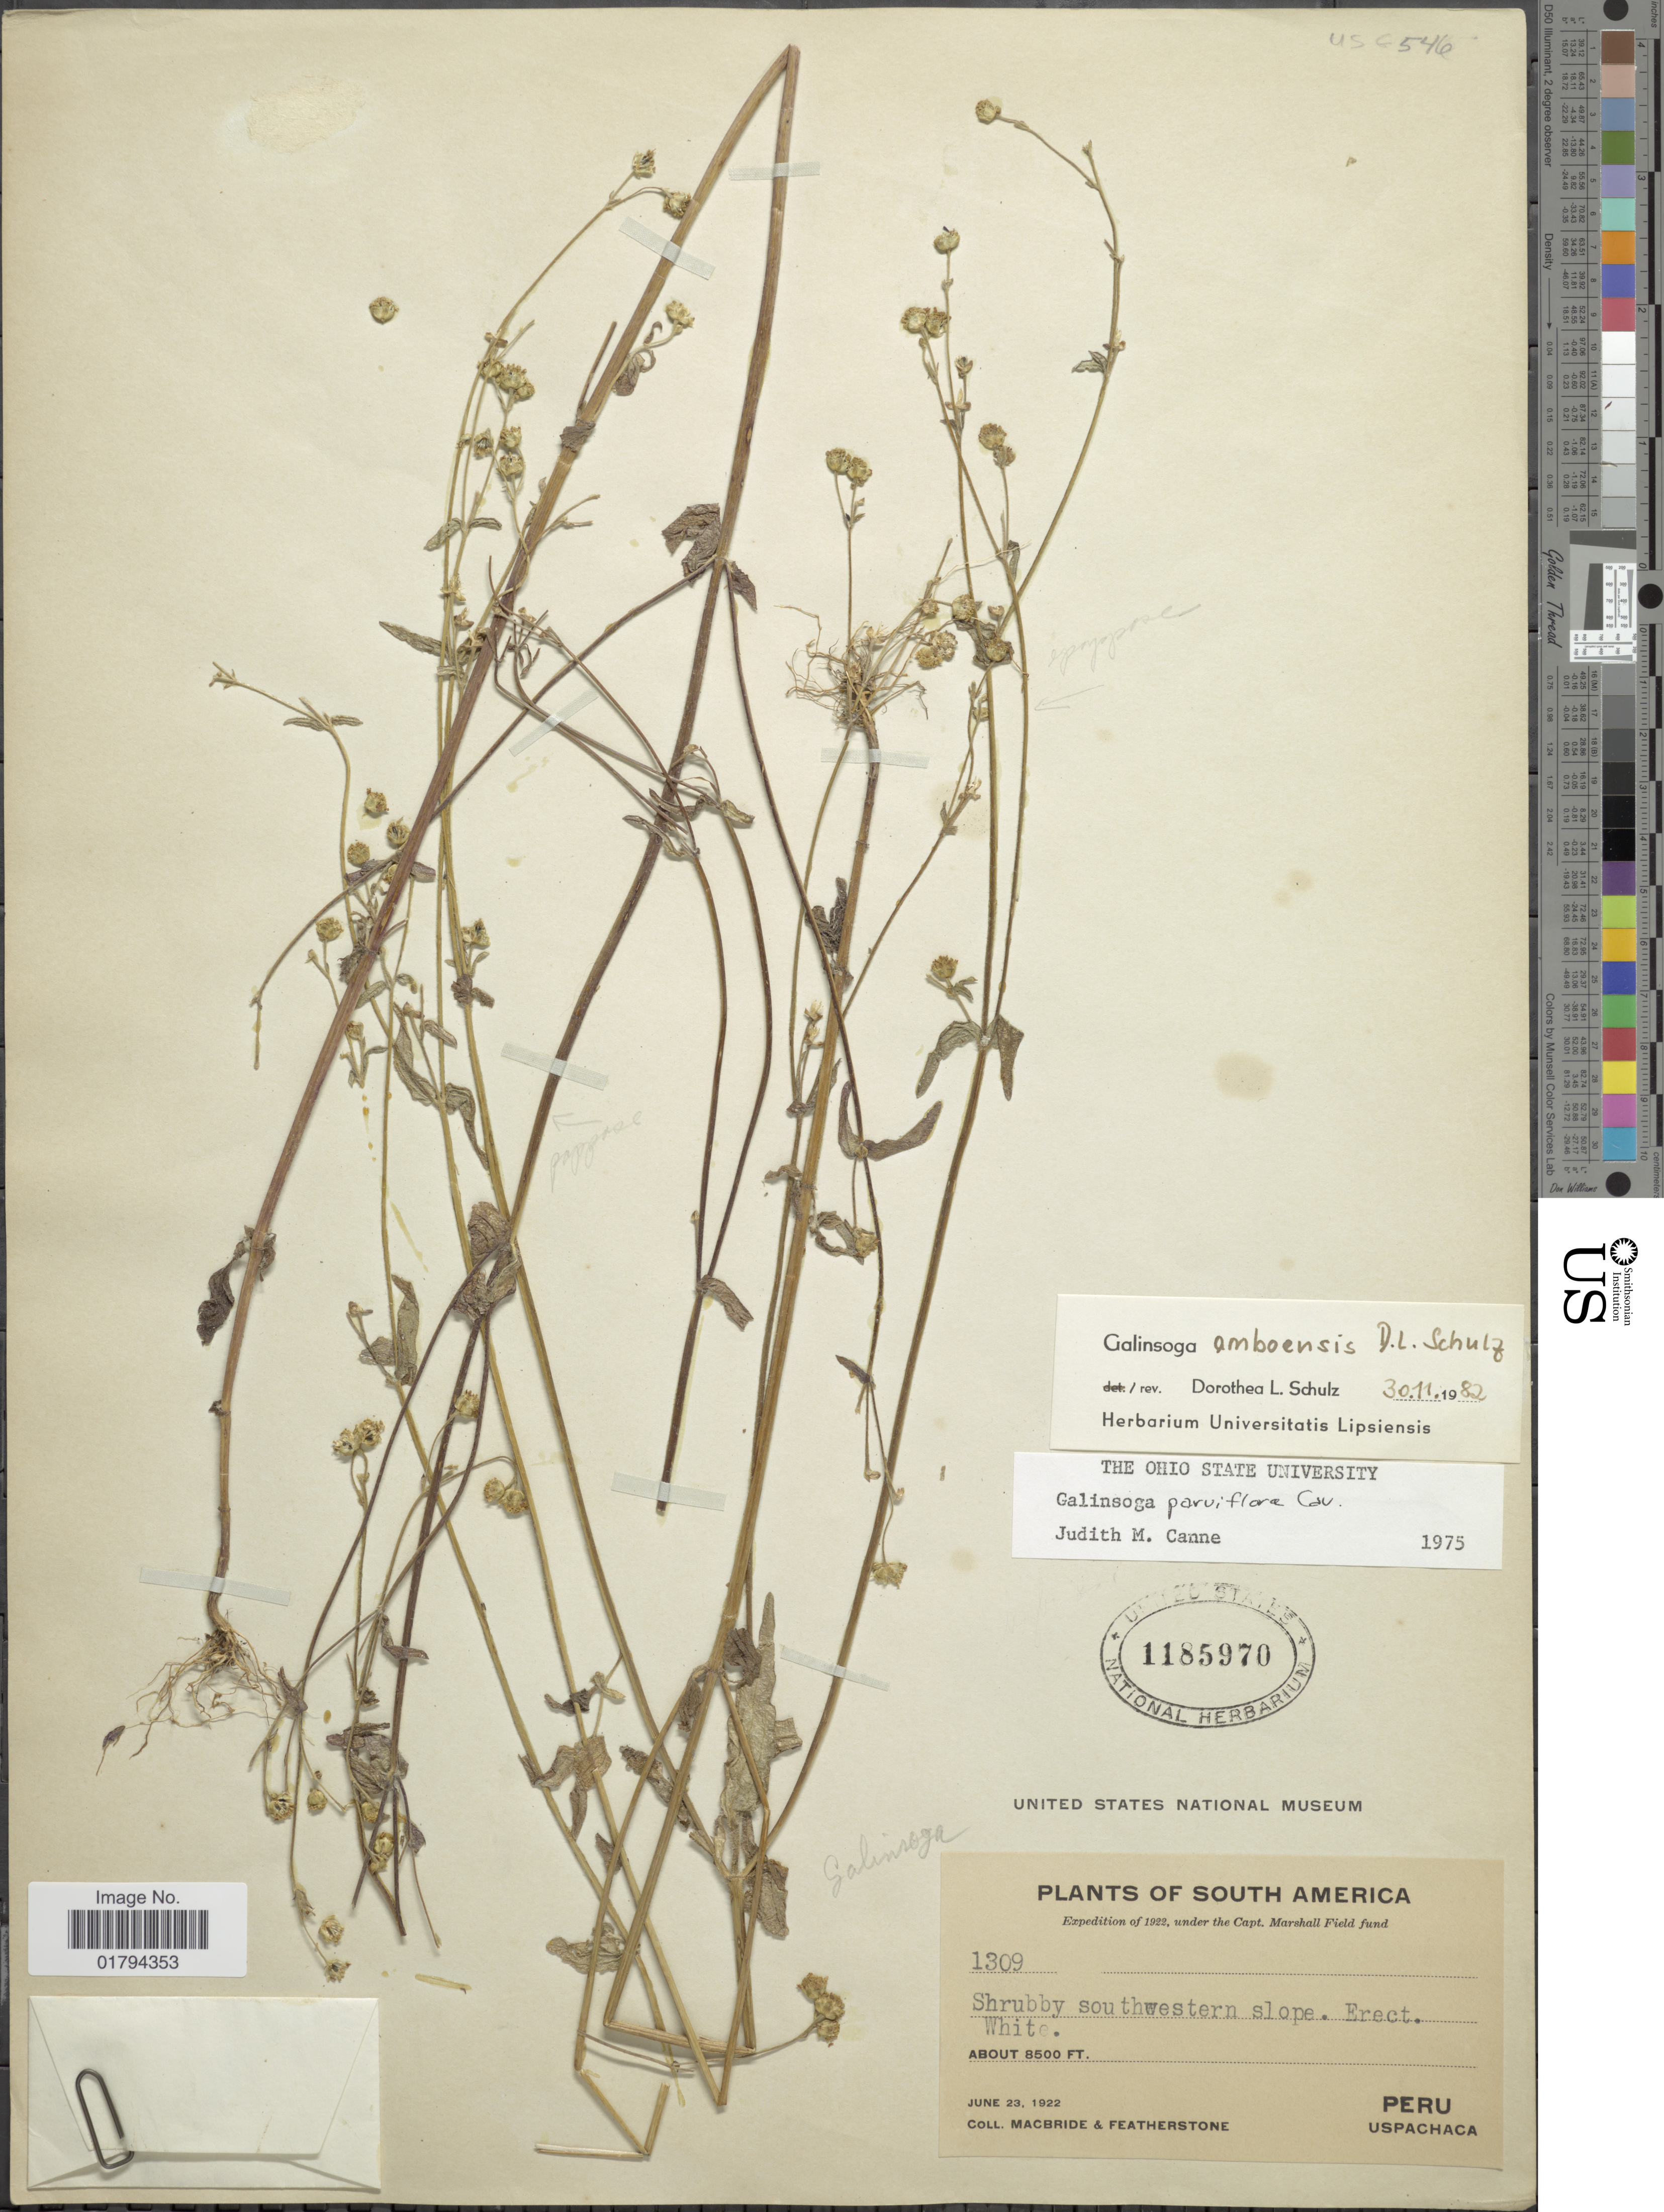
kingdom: Plantae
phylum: Tracheophyta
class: Magnoliopsida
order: Asterales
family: Asteraceae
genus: Galinsoga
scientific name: Galinsoga amboensis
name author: D.L. Schulz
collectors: Macbride, -- & -. Featherstone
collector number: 1309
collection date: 1922-06-23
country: Peru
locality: Shrubby southwestern slope, Uspachaca.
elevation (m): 2591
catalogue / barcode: US 1185970